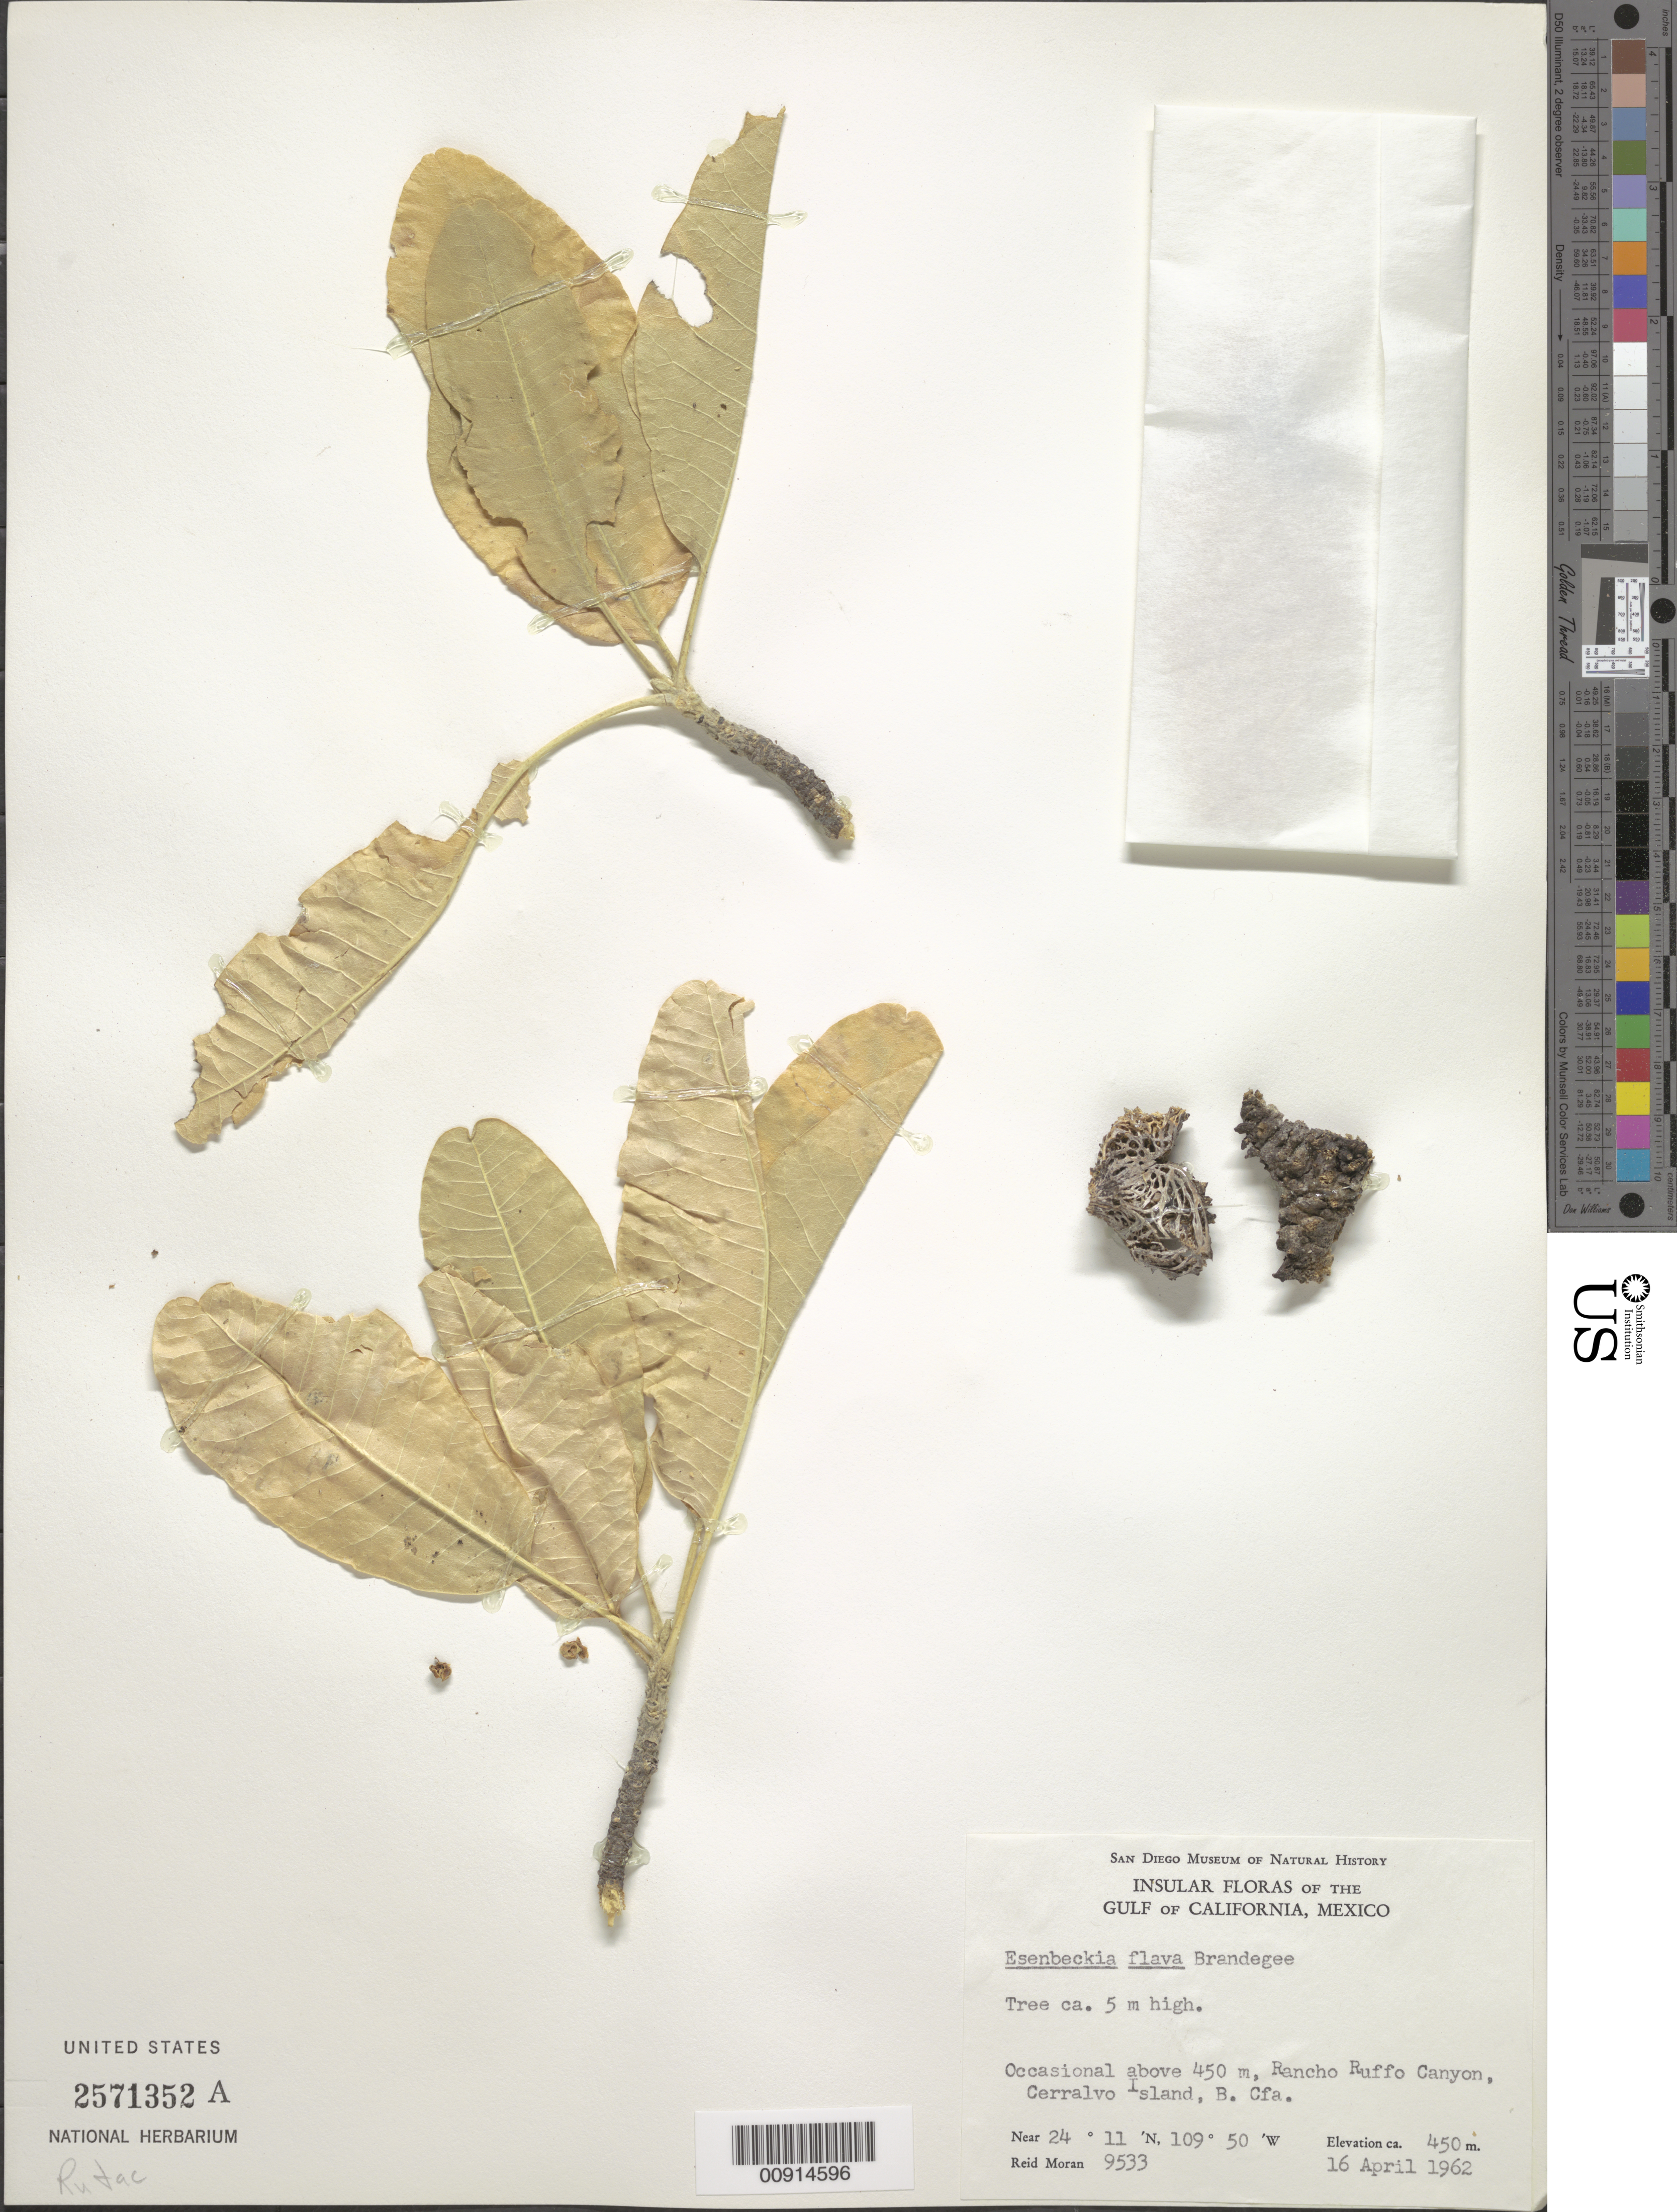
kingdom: Plantae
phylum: Tracheophyta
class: Magnoliopsida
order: Sapindales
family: Rutaceae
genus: Esenbeckia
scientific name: Esenbeckia flava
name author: Brandegee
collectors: R. V. Moran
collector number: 9533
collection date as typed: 16 Apr 1962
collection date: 1962-04-16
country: Mexico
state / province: Baja California Sur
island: Cerralvo I.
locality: Rancho Ruffo Canyon, Cerralvo Island, Baja California.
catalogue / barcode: US 2571352A